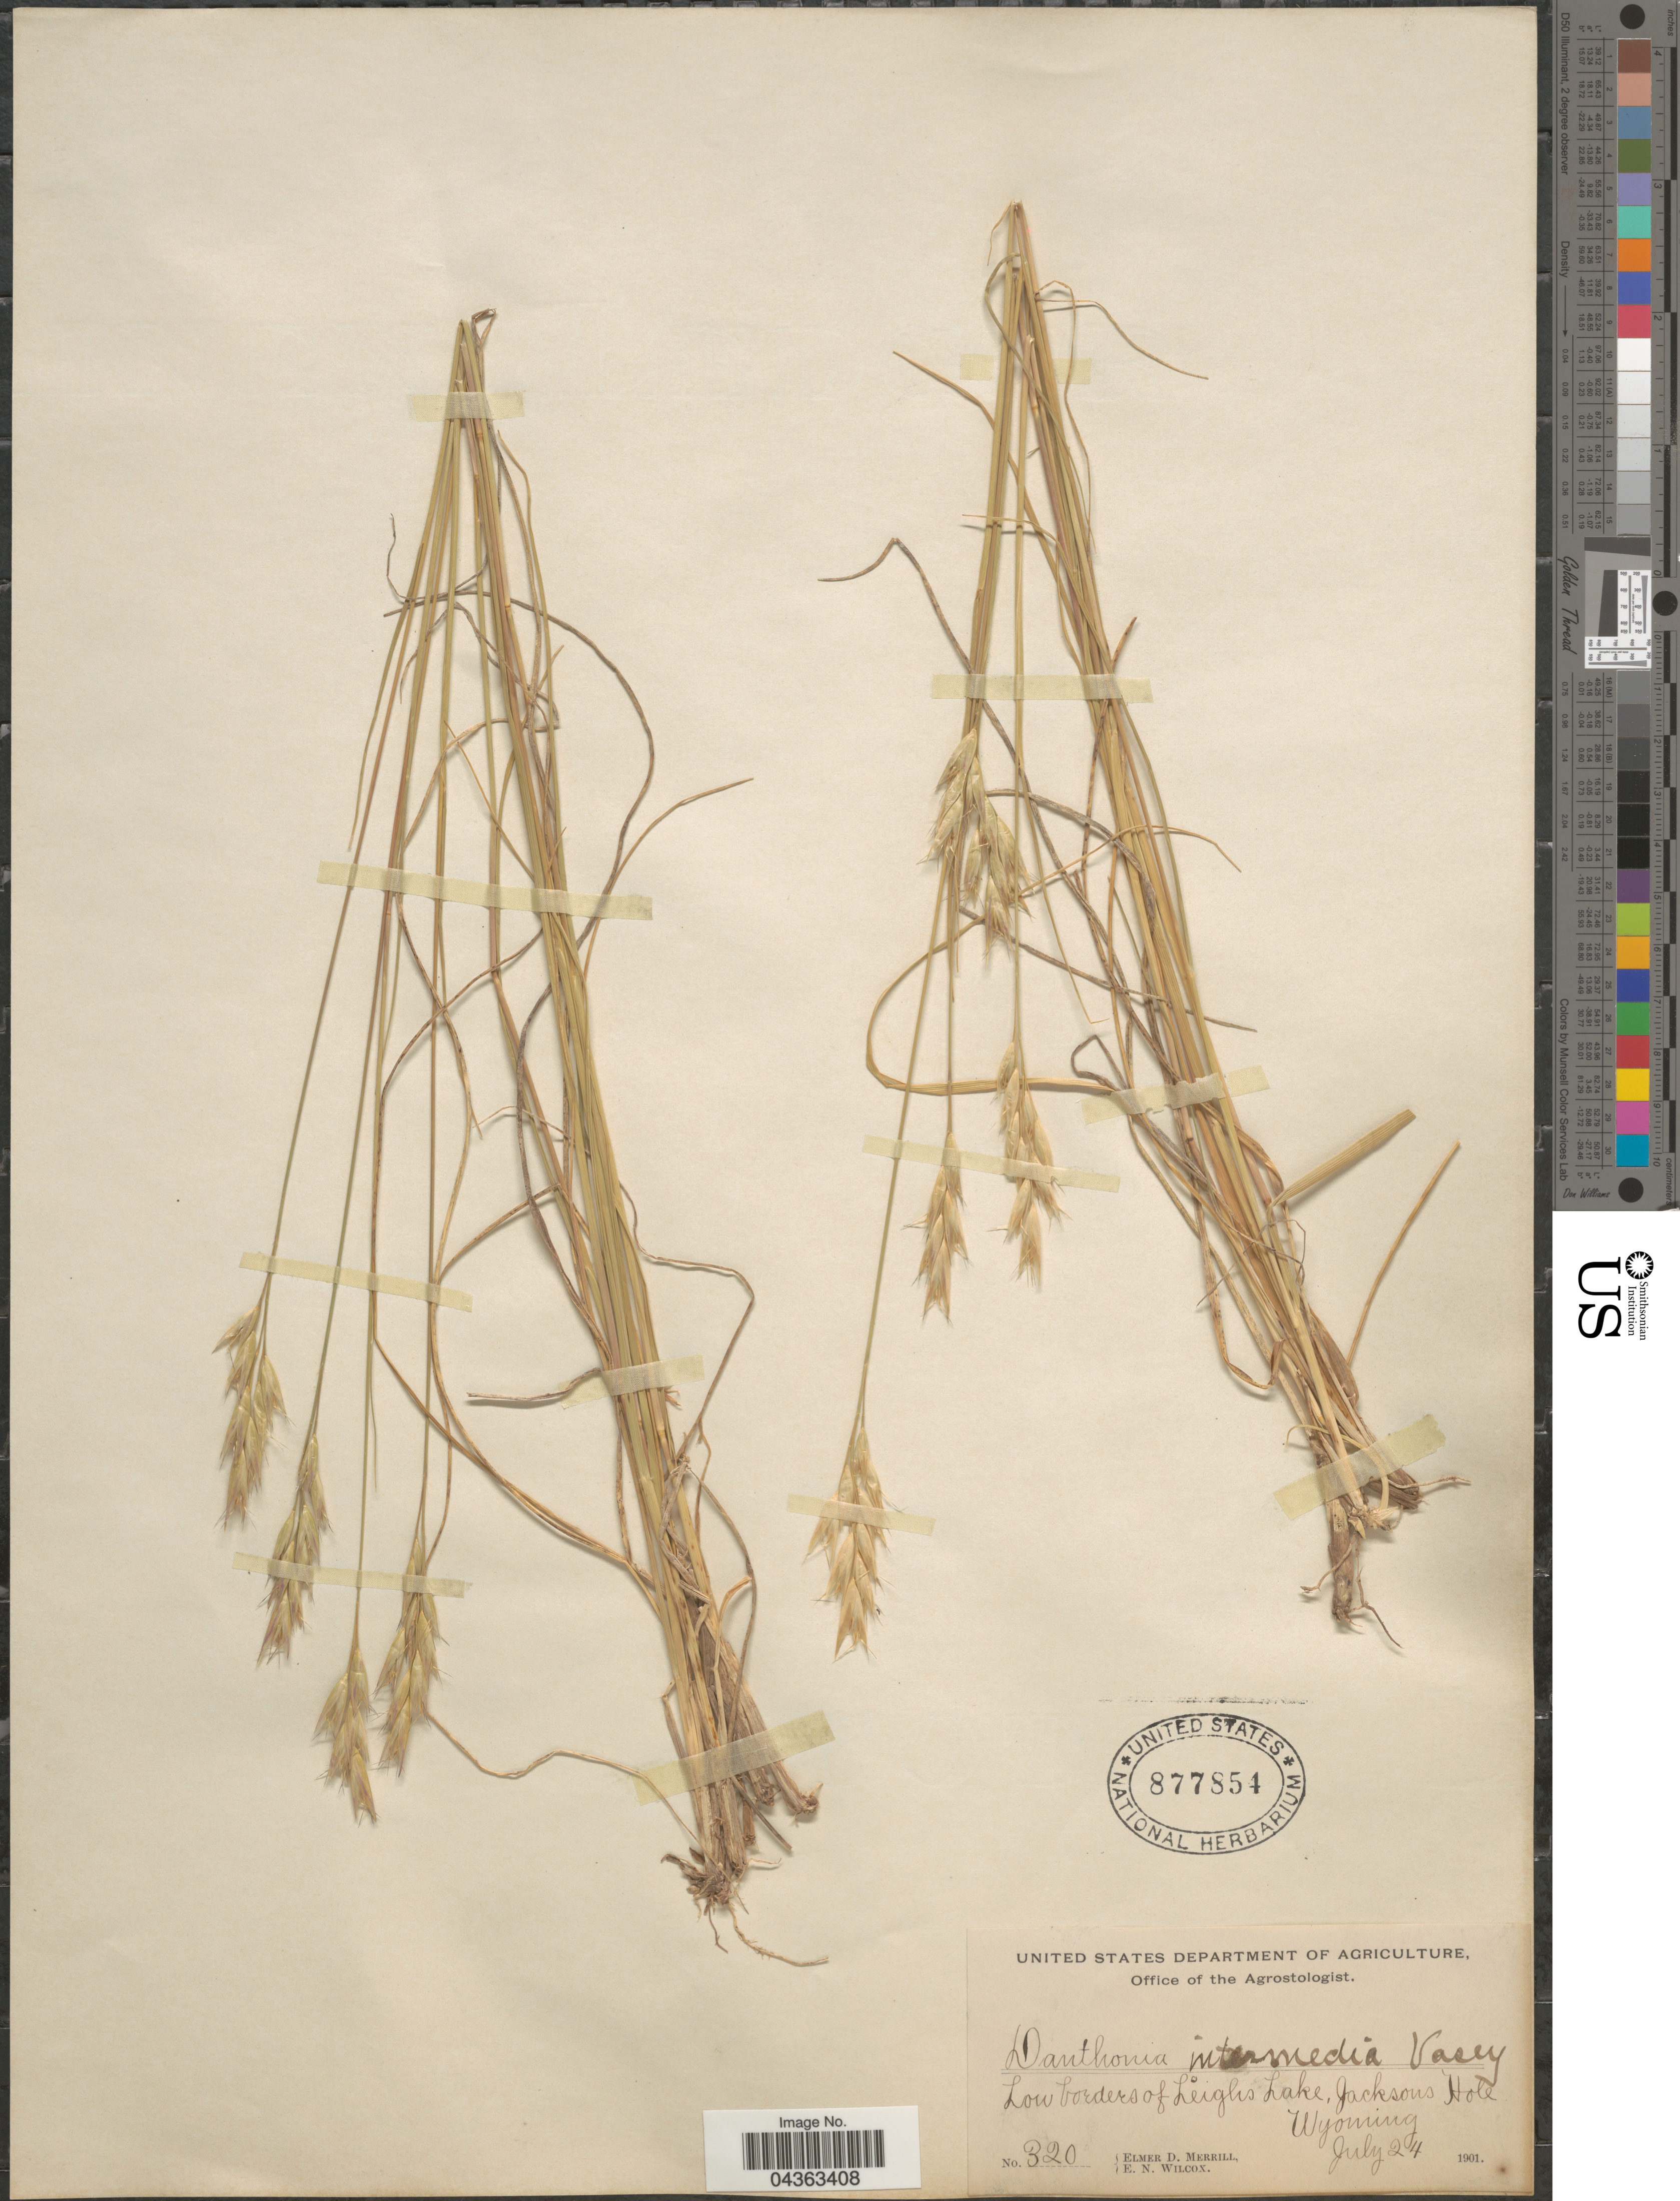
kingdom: Plantae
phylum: Tracheophyta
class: Liliopsida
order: Poales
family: Poaceae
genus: Danthonia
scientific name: Danthonia intermedia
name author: Vasey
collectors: E. D. Merrill & E. Wilcox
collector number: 320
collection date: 1901-07-24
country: United States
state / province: Wyoming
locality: Low borders of Leighs Lake, Jacksons Hole.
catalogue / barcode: US 877854